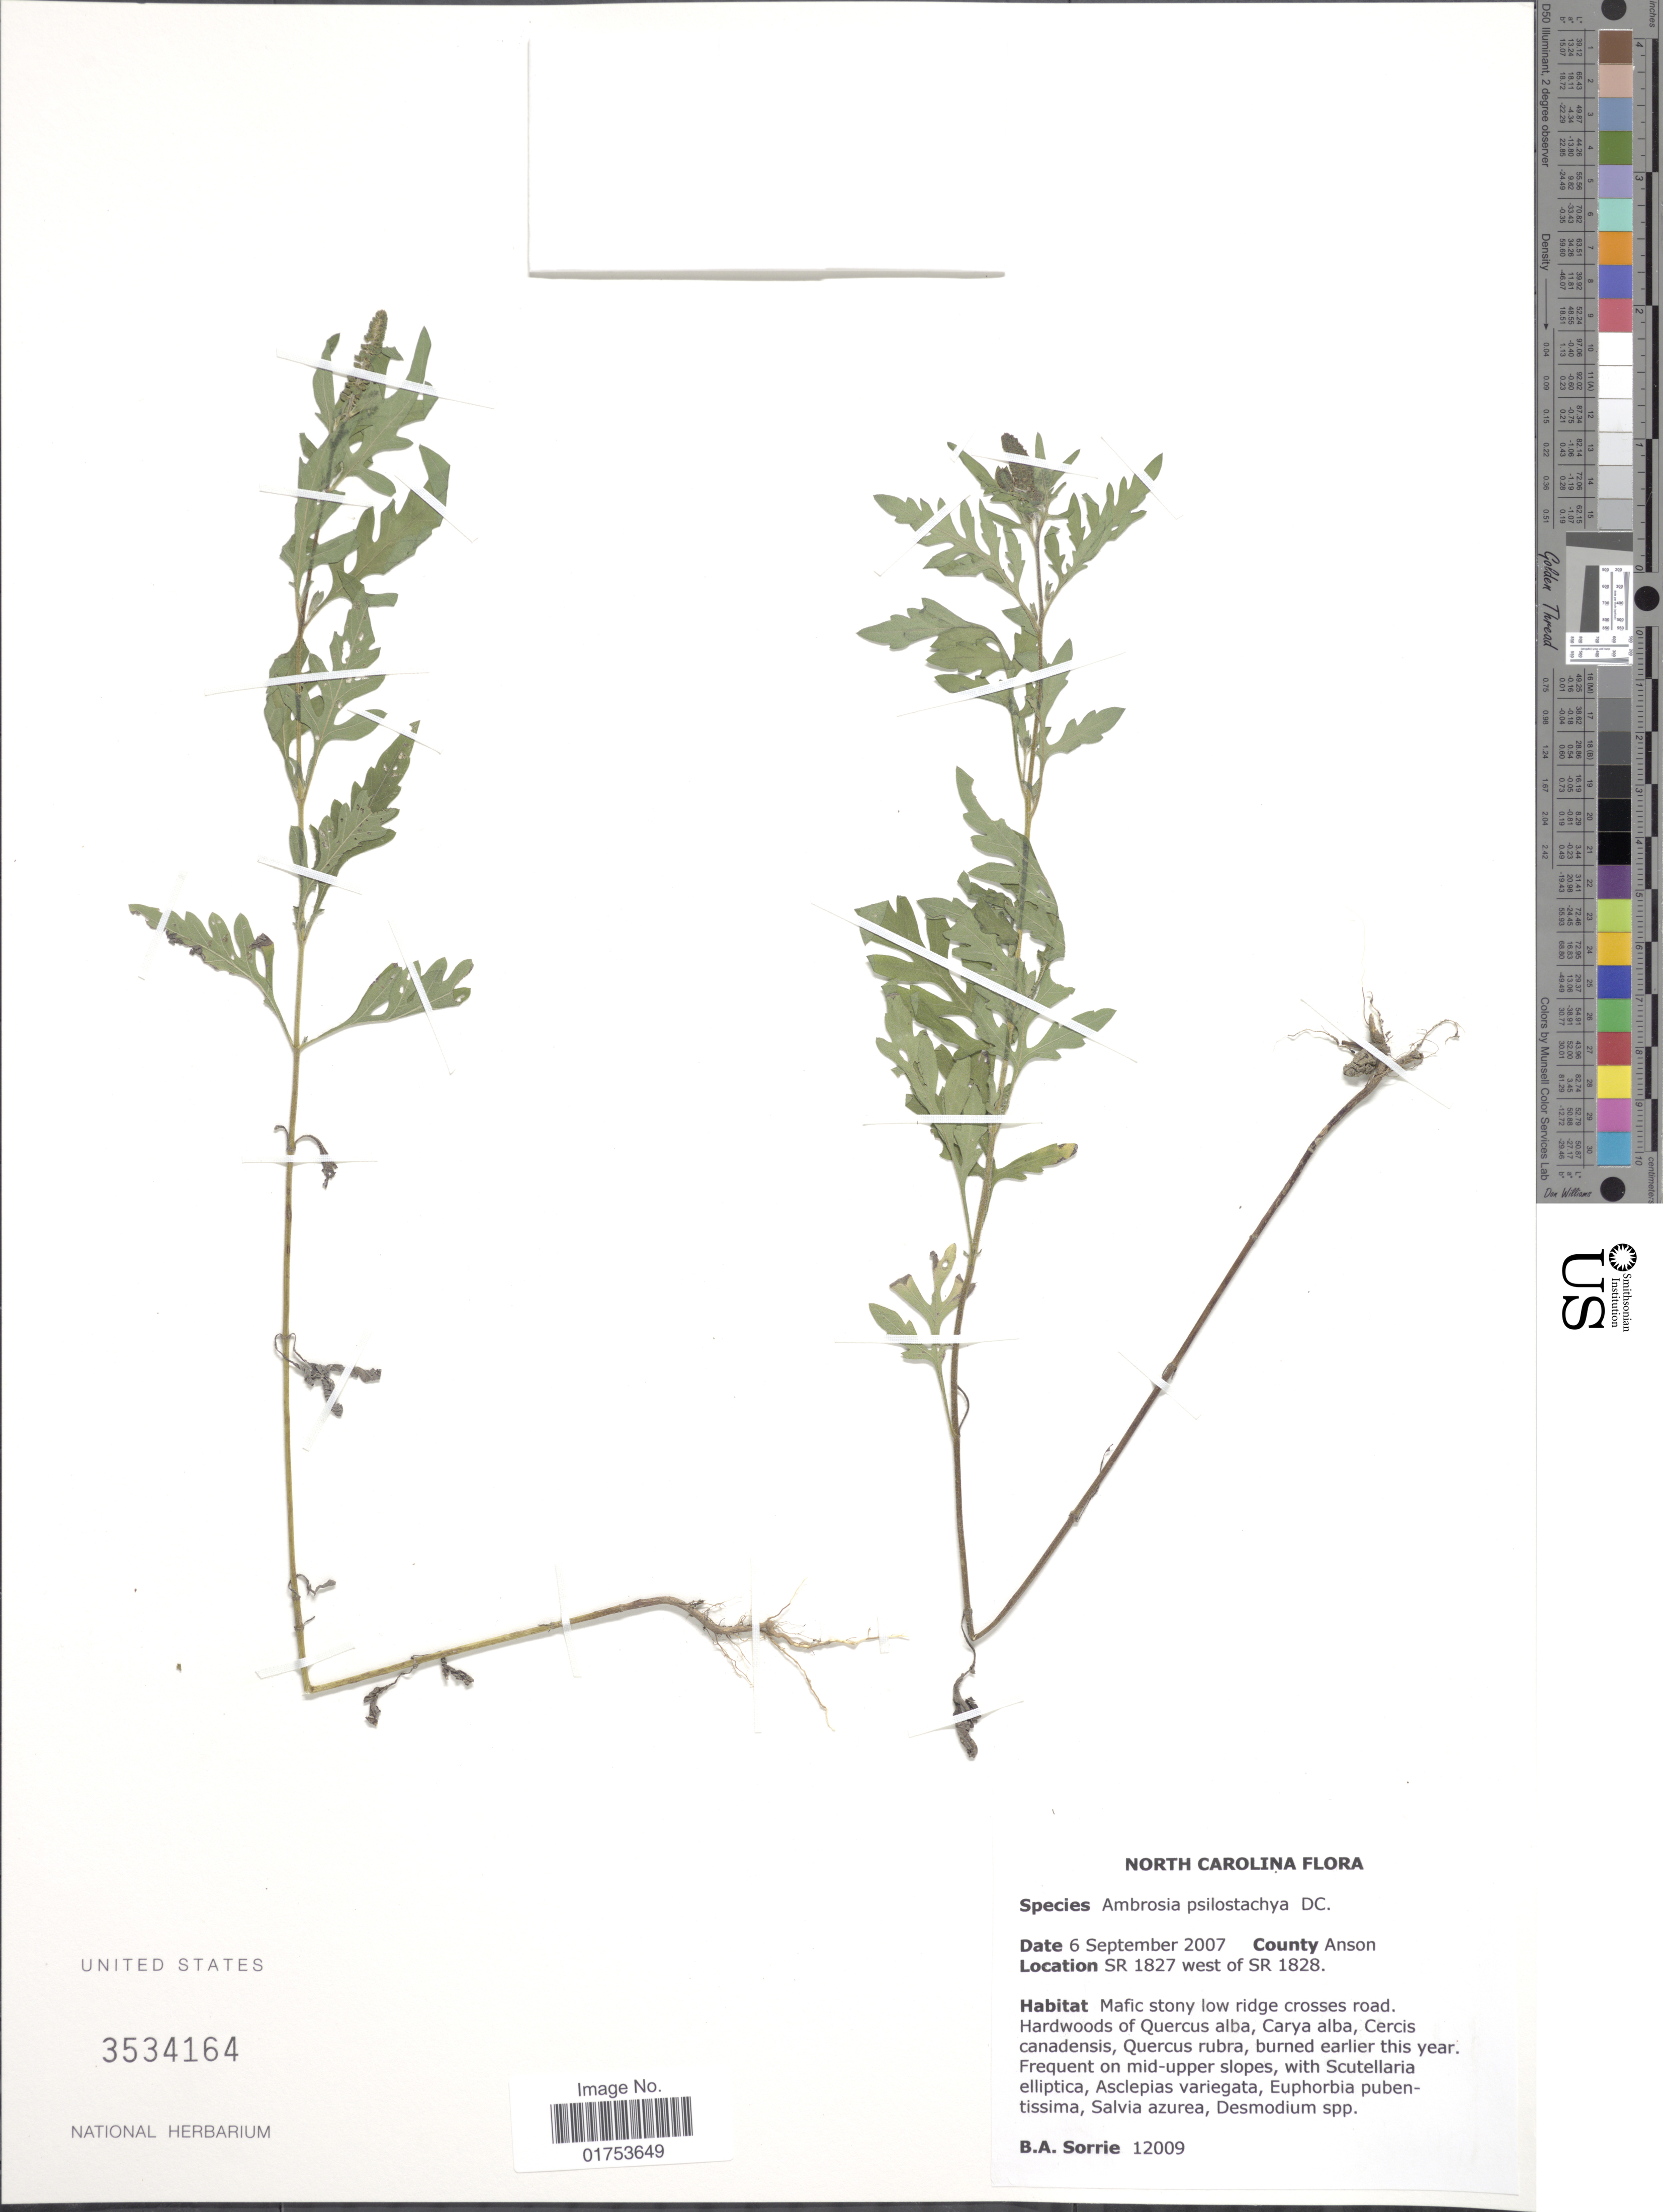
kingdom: Plantae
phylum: Tracheophyta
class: Magnoliopsida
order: Asterales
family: Asteraceae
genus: Ambrosia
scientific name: Ambrosia psilostachya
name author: DC.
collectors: B. Sorrie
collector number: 12009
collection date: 2007-09-06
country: United States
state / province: North Carolina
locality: County Anson, SR 1827 west of SR 1828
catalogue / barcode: US 3534164